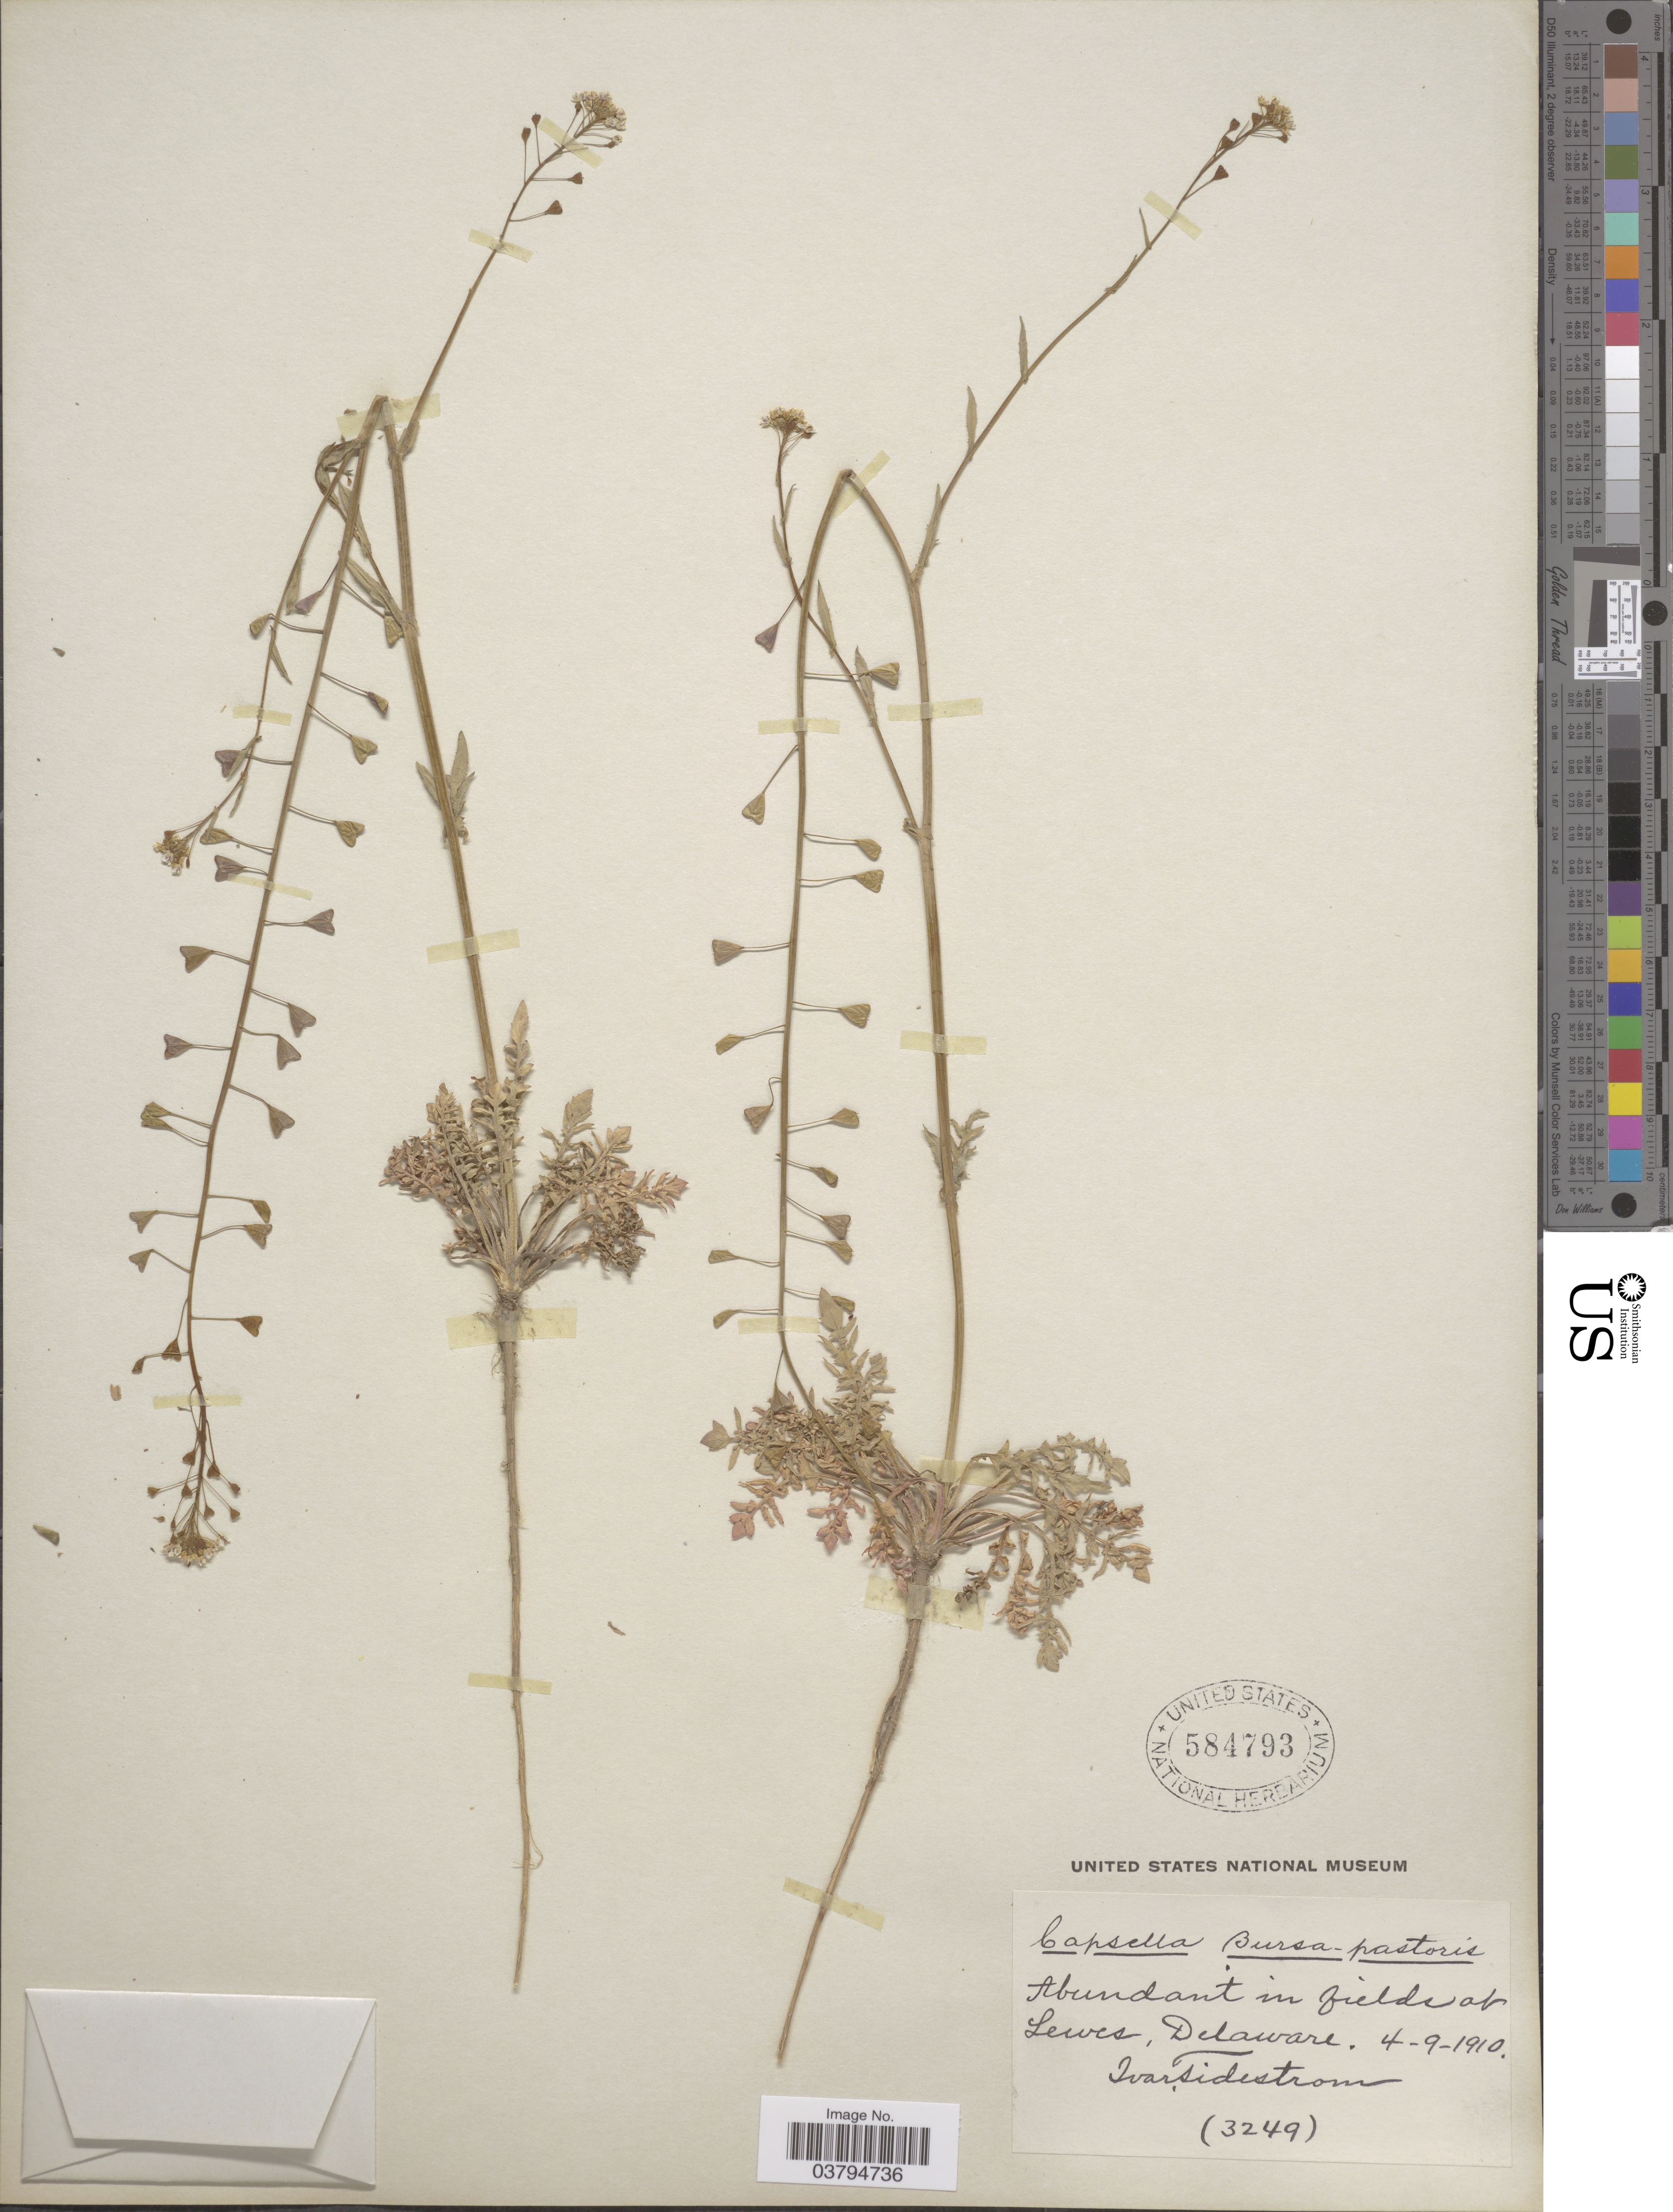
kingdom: Plantae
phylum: Tracheophyta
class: Magnoliopsida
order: Brassicales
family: Brassicaceae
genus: Capsella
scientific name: Capsella bursa-pastoris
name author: (L.) Medik.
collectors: I. F. Tidestrom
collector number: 3249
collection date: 1910-04-09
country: United States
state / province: Delaware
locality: Lewes.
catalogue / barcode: US 584793